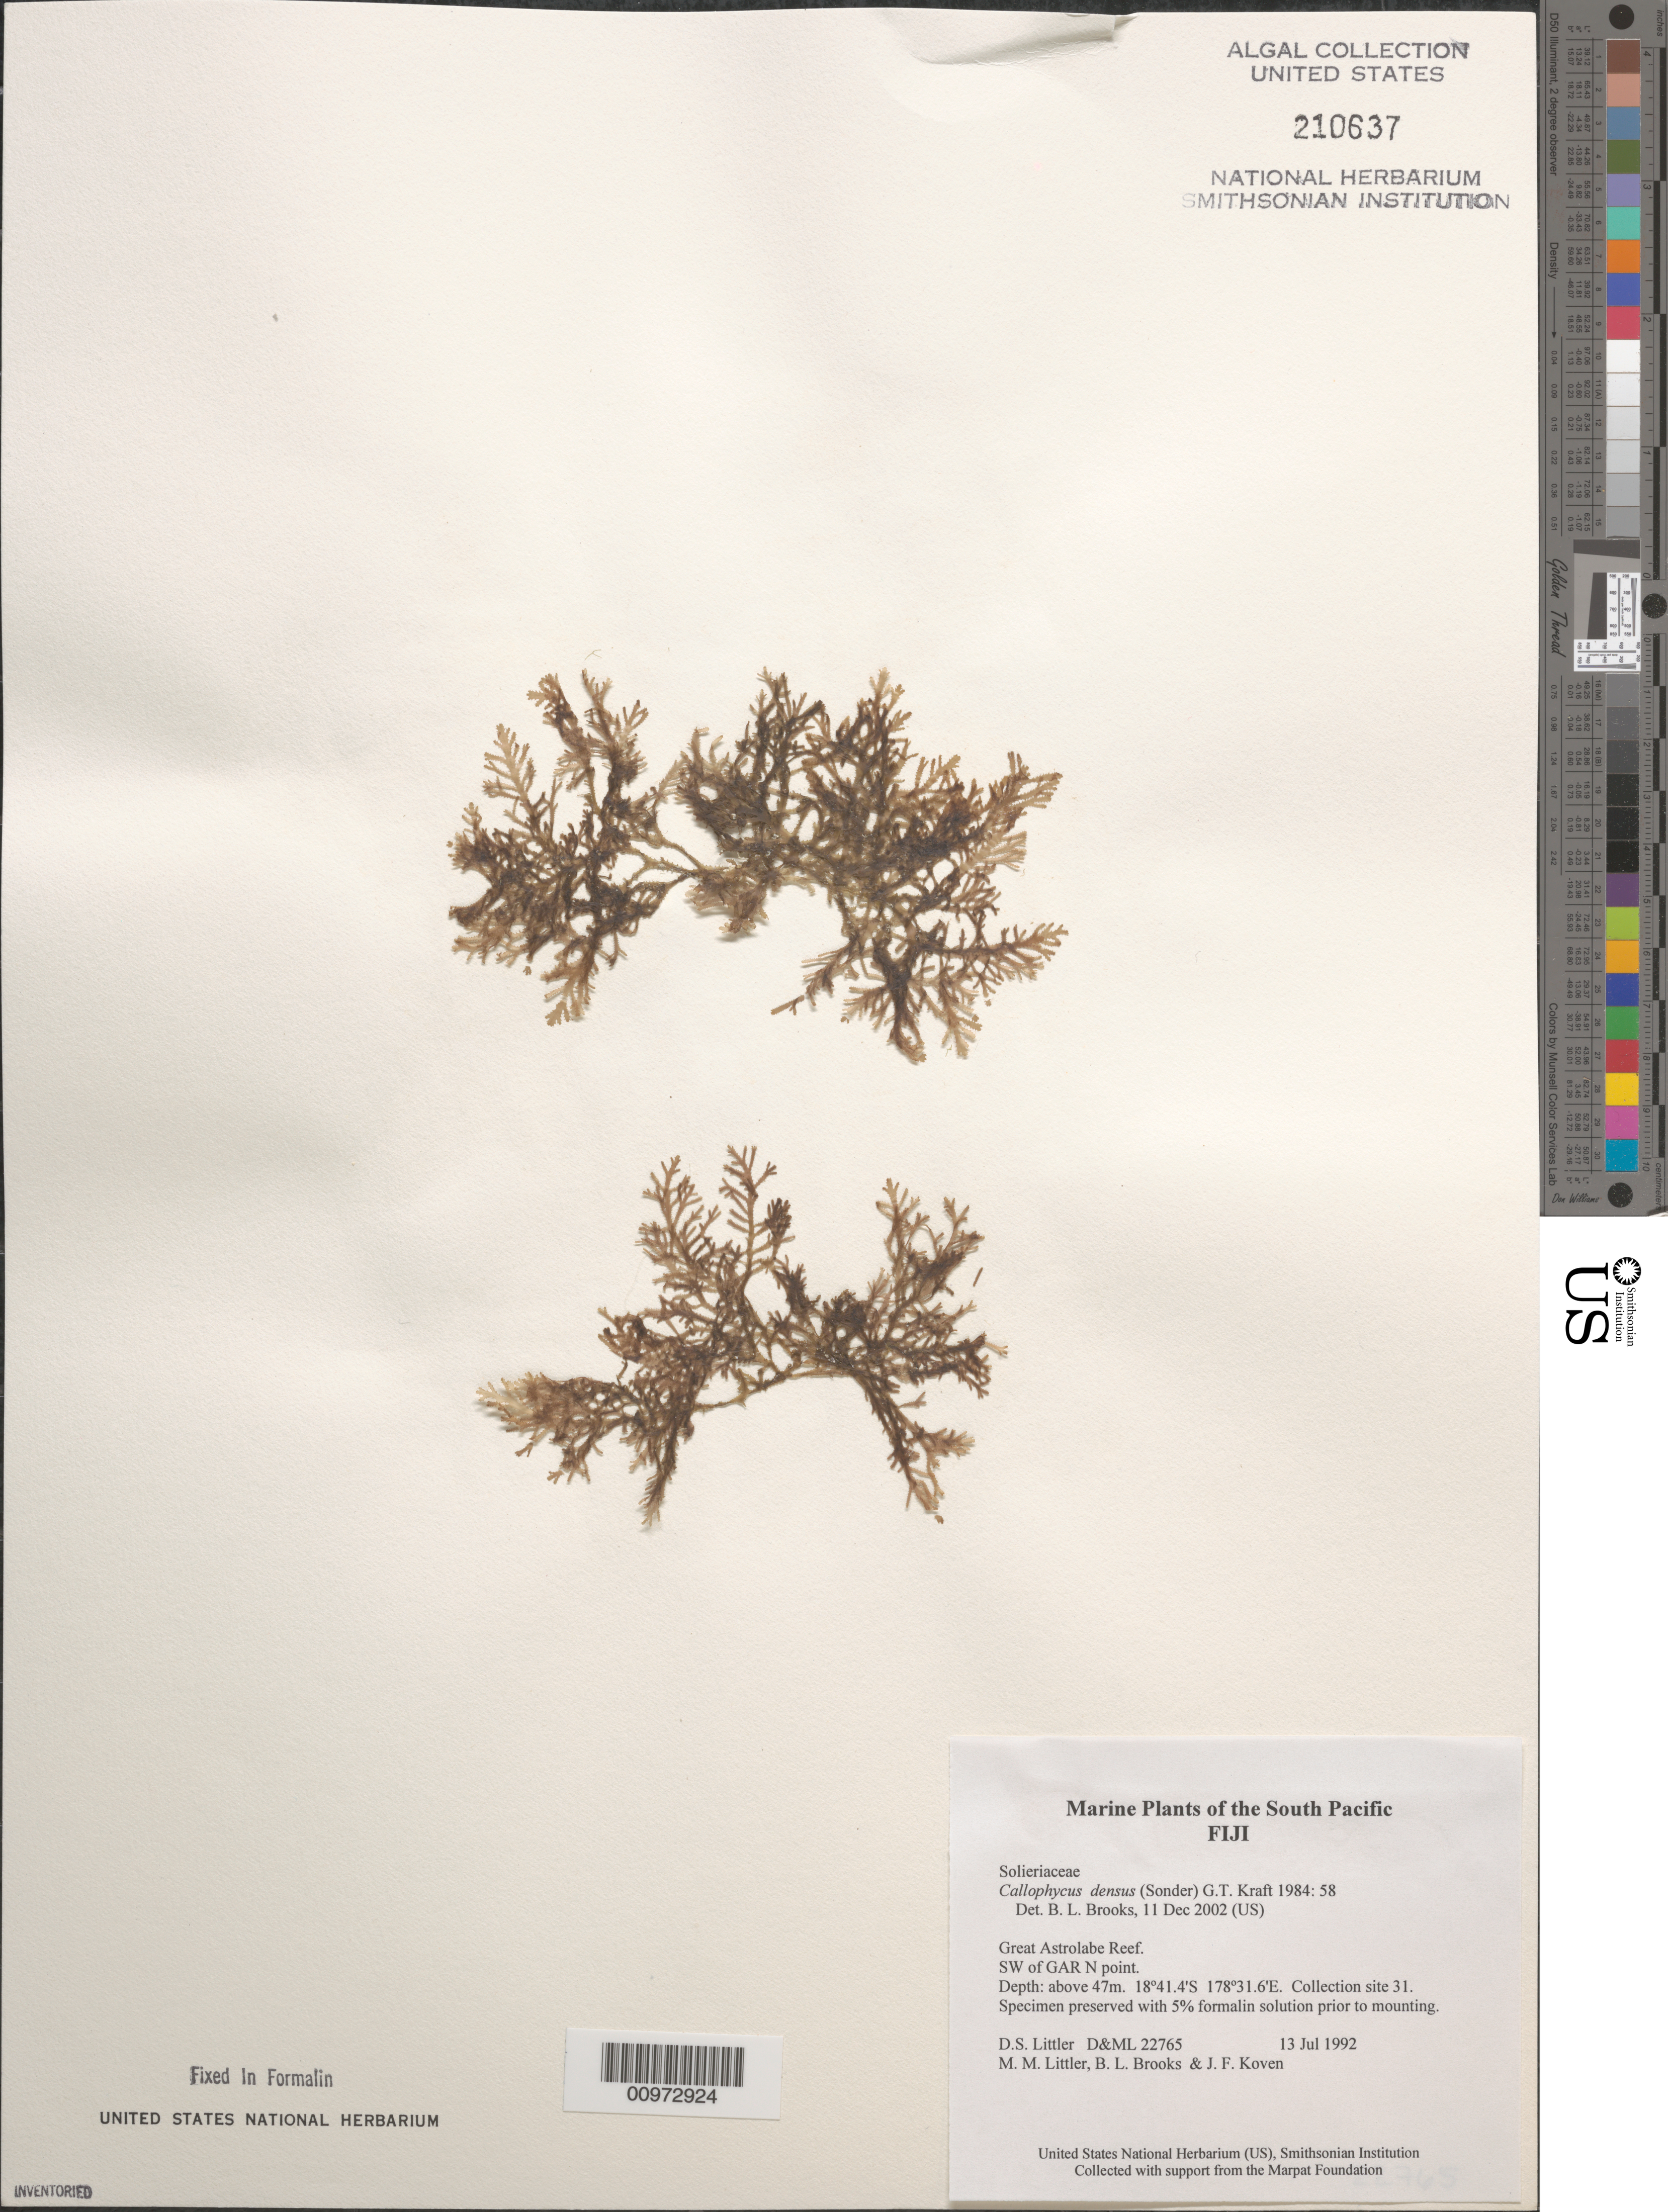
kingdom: Plantae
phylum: Rhodophyta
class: Florideophyceae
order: Gigartinales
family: Solieriaceae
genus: Callophycus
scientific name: Callophycus densus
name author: (Sond.) G.T.Kraft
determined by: Brooks, B. L., (BOT), Smithsonian Institution - National Museum of Natural History (UNITED STATES)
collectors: D. S. Littler, M. M. Littler, B. Brooks & J. Koven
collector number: D&ML 22765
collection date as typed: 13 Jul 1992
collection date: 1992-07-13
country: Fiji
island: Great Astrolabe Reef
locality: Great Astrolabe Reef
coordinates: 18 41.4'S, 178 31.6'E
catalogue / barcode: US 210637